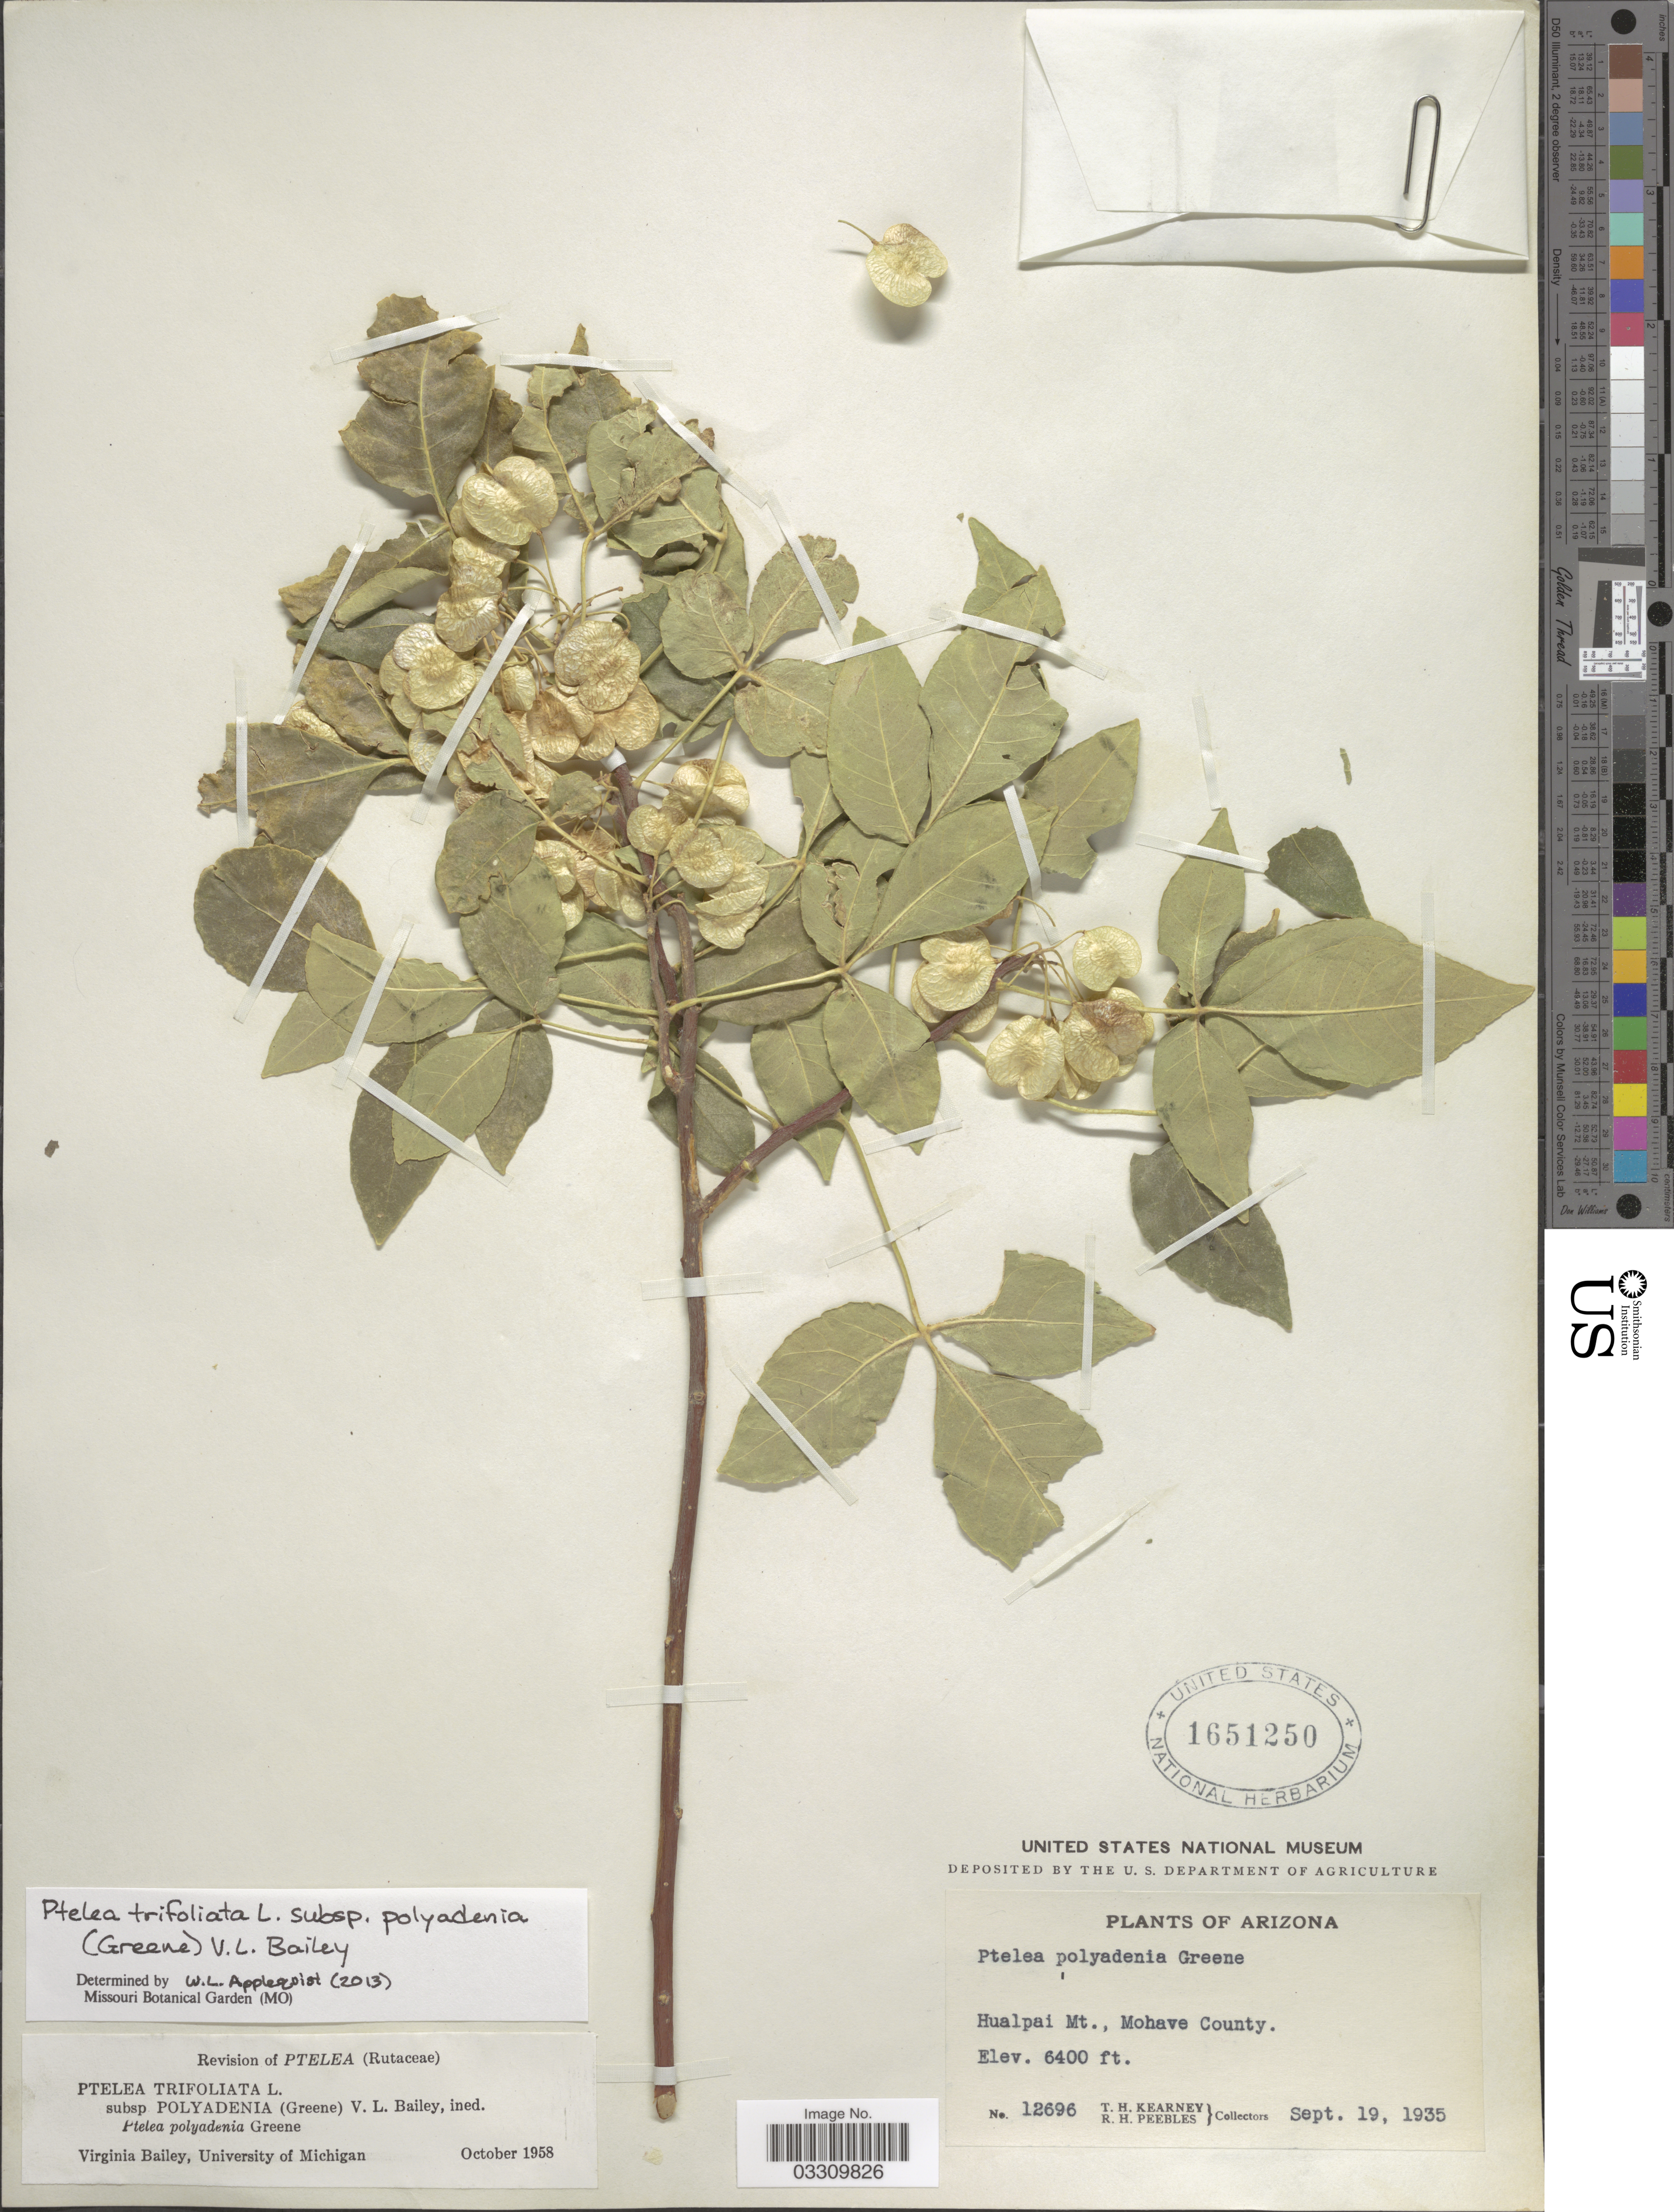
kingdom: Plantae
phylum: Tracheophyta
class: Magnoliopsida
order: Sapindales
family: Rutaceae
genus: Ptelea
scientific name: Ptelea trifoliata subsp. polyadenia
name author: (Greene) V. L. Bailey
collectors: T. H. Kearney & R. H. Peebles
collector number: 12696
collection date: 1935-09-19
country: United States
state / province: Arizona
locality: Hualpai Mt., Mohave County.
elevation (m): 1951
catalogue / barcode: US 1651250